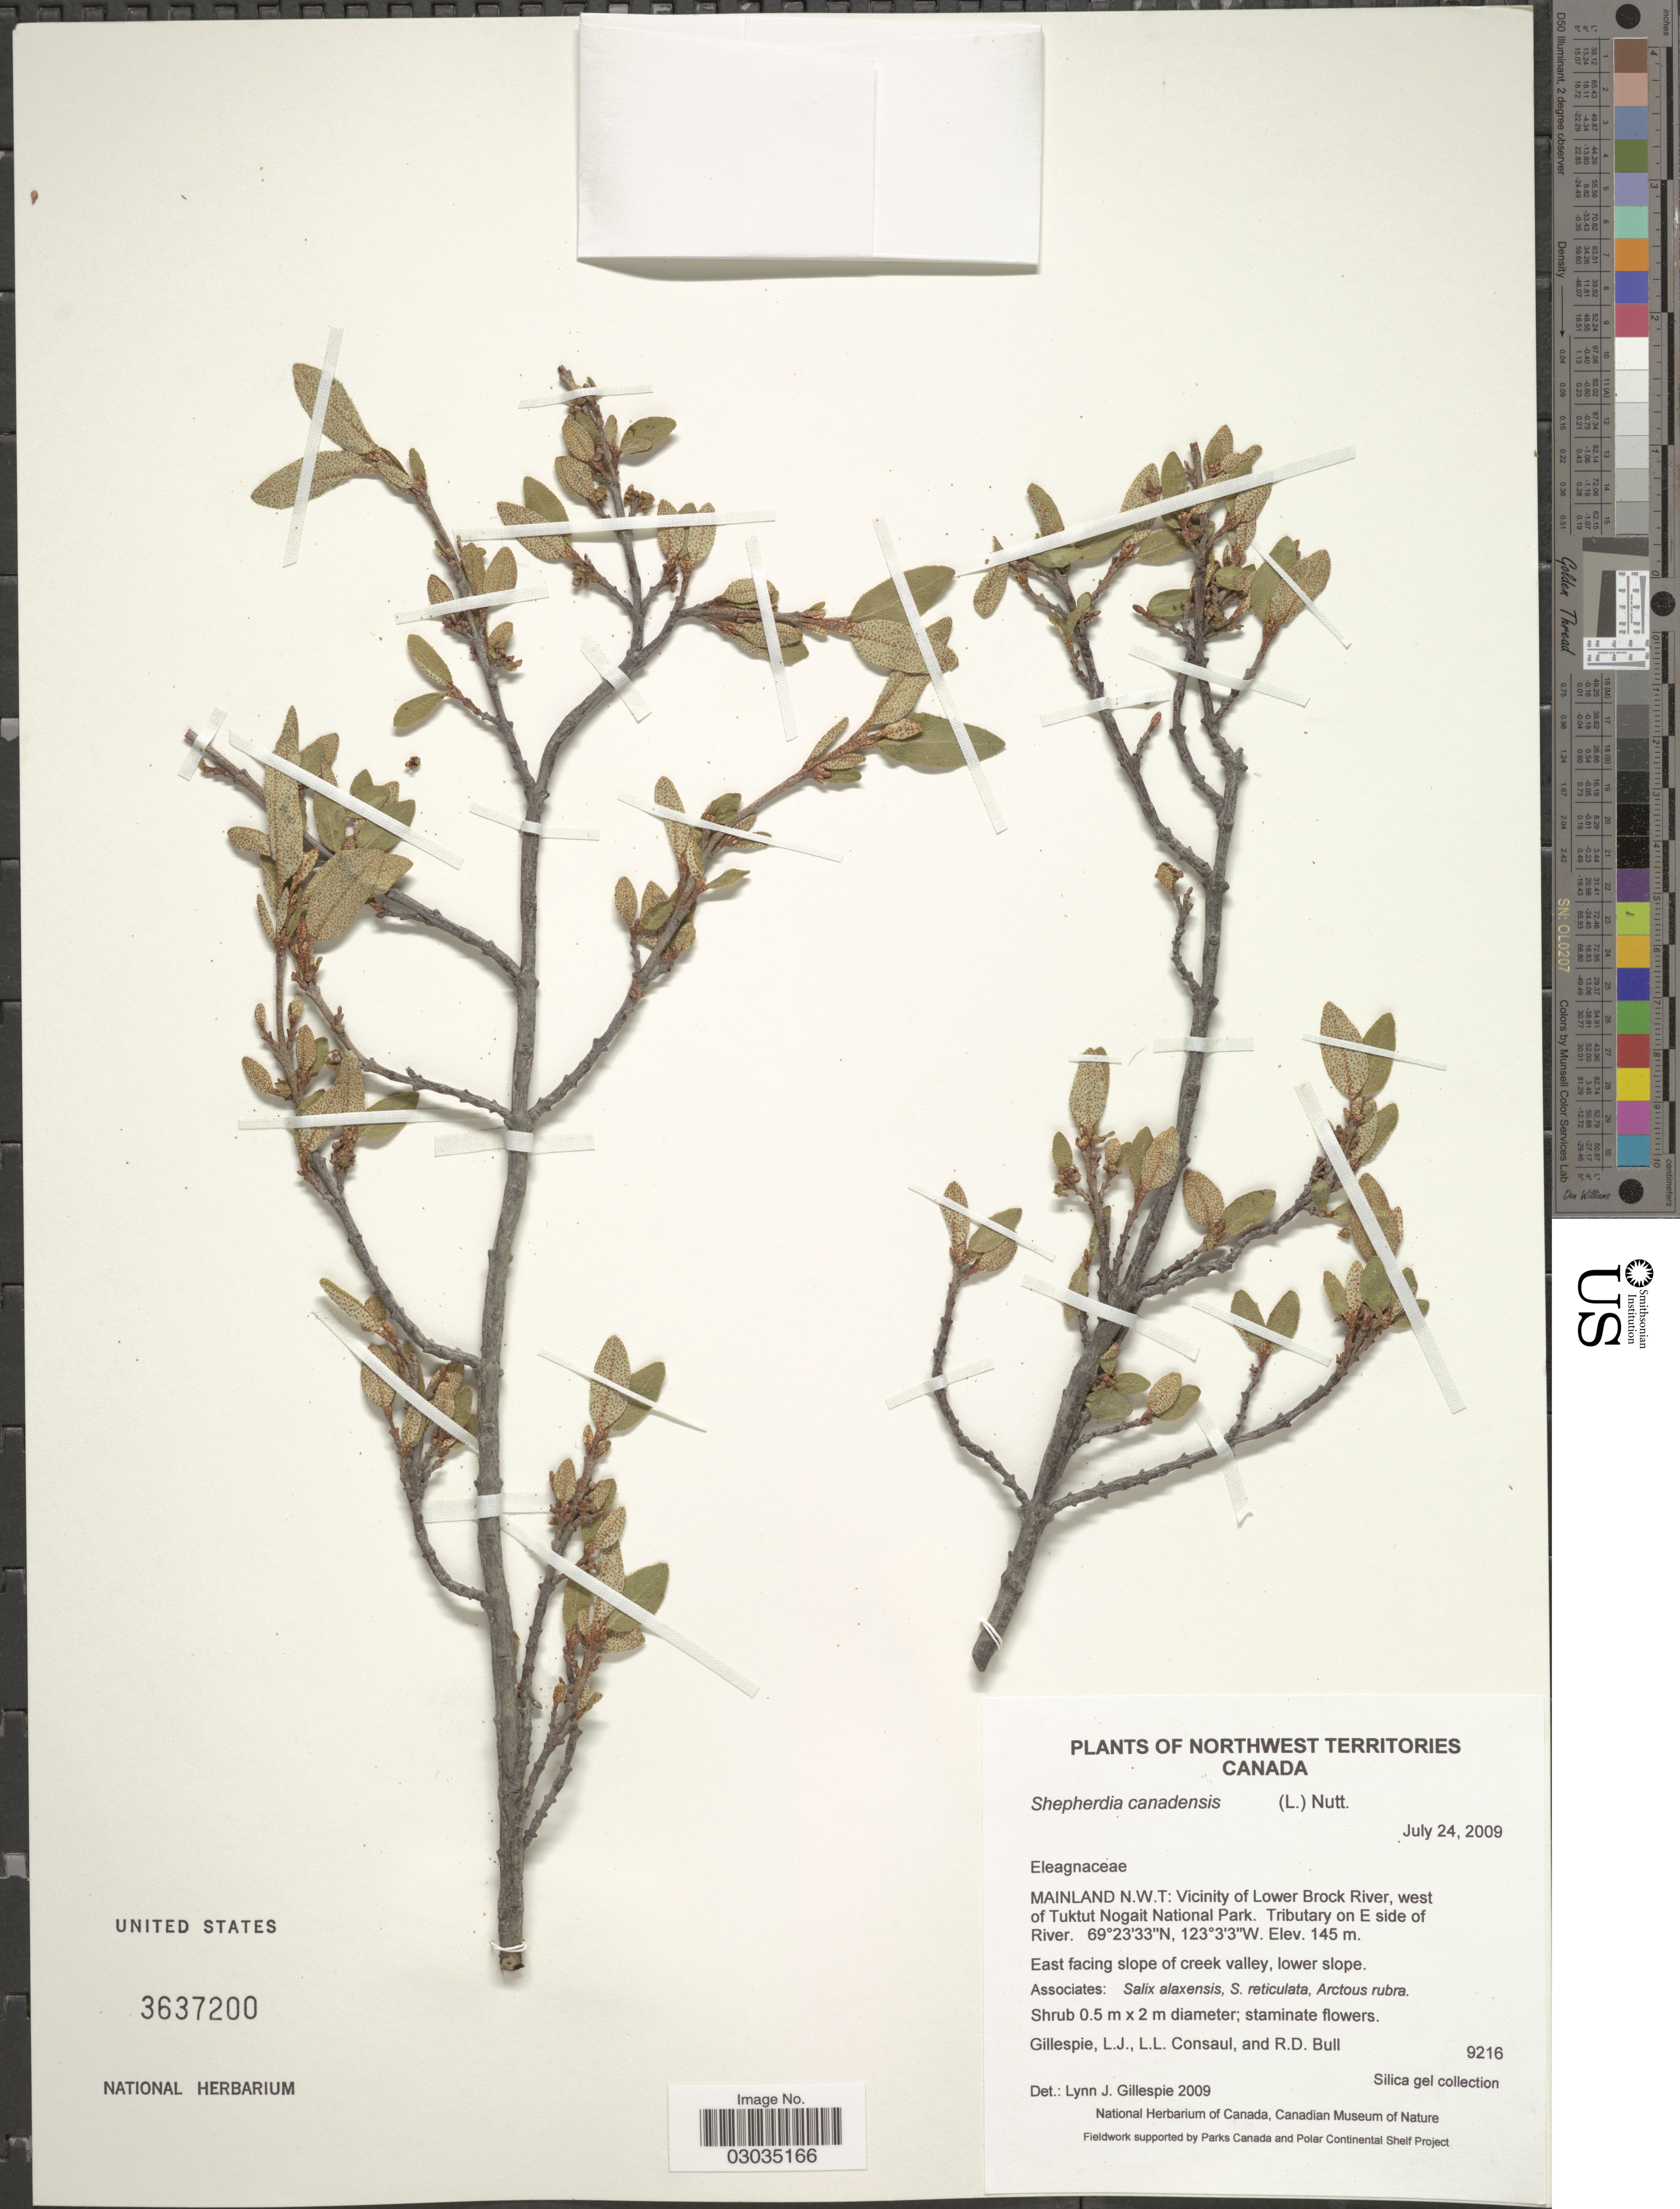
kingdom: Plantae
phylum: Tracheophyta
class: Magnoliopsida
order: Rosales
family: Elaeagnaceae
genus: Shepherdia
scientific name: Shepherdia canadensis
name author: (L.) Nutt.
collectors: L. Gillespie, L. Consaul & R. Bull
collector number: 9216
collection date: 2009-07-24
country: Canada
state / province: Northwest Territories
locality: Mainland N.W.T.: Vicinity of Lower Block River, west of Tuktut Nogait National Park, Tributary on E side of River.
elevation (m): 145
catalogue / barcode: US 3637200